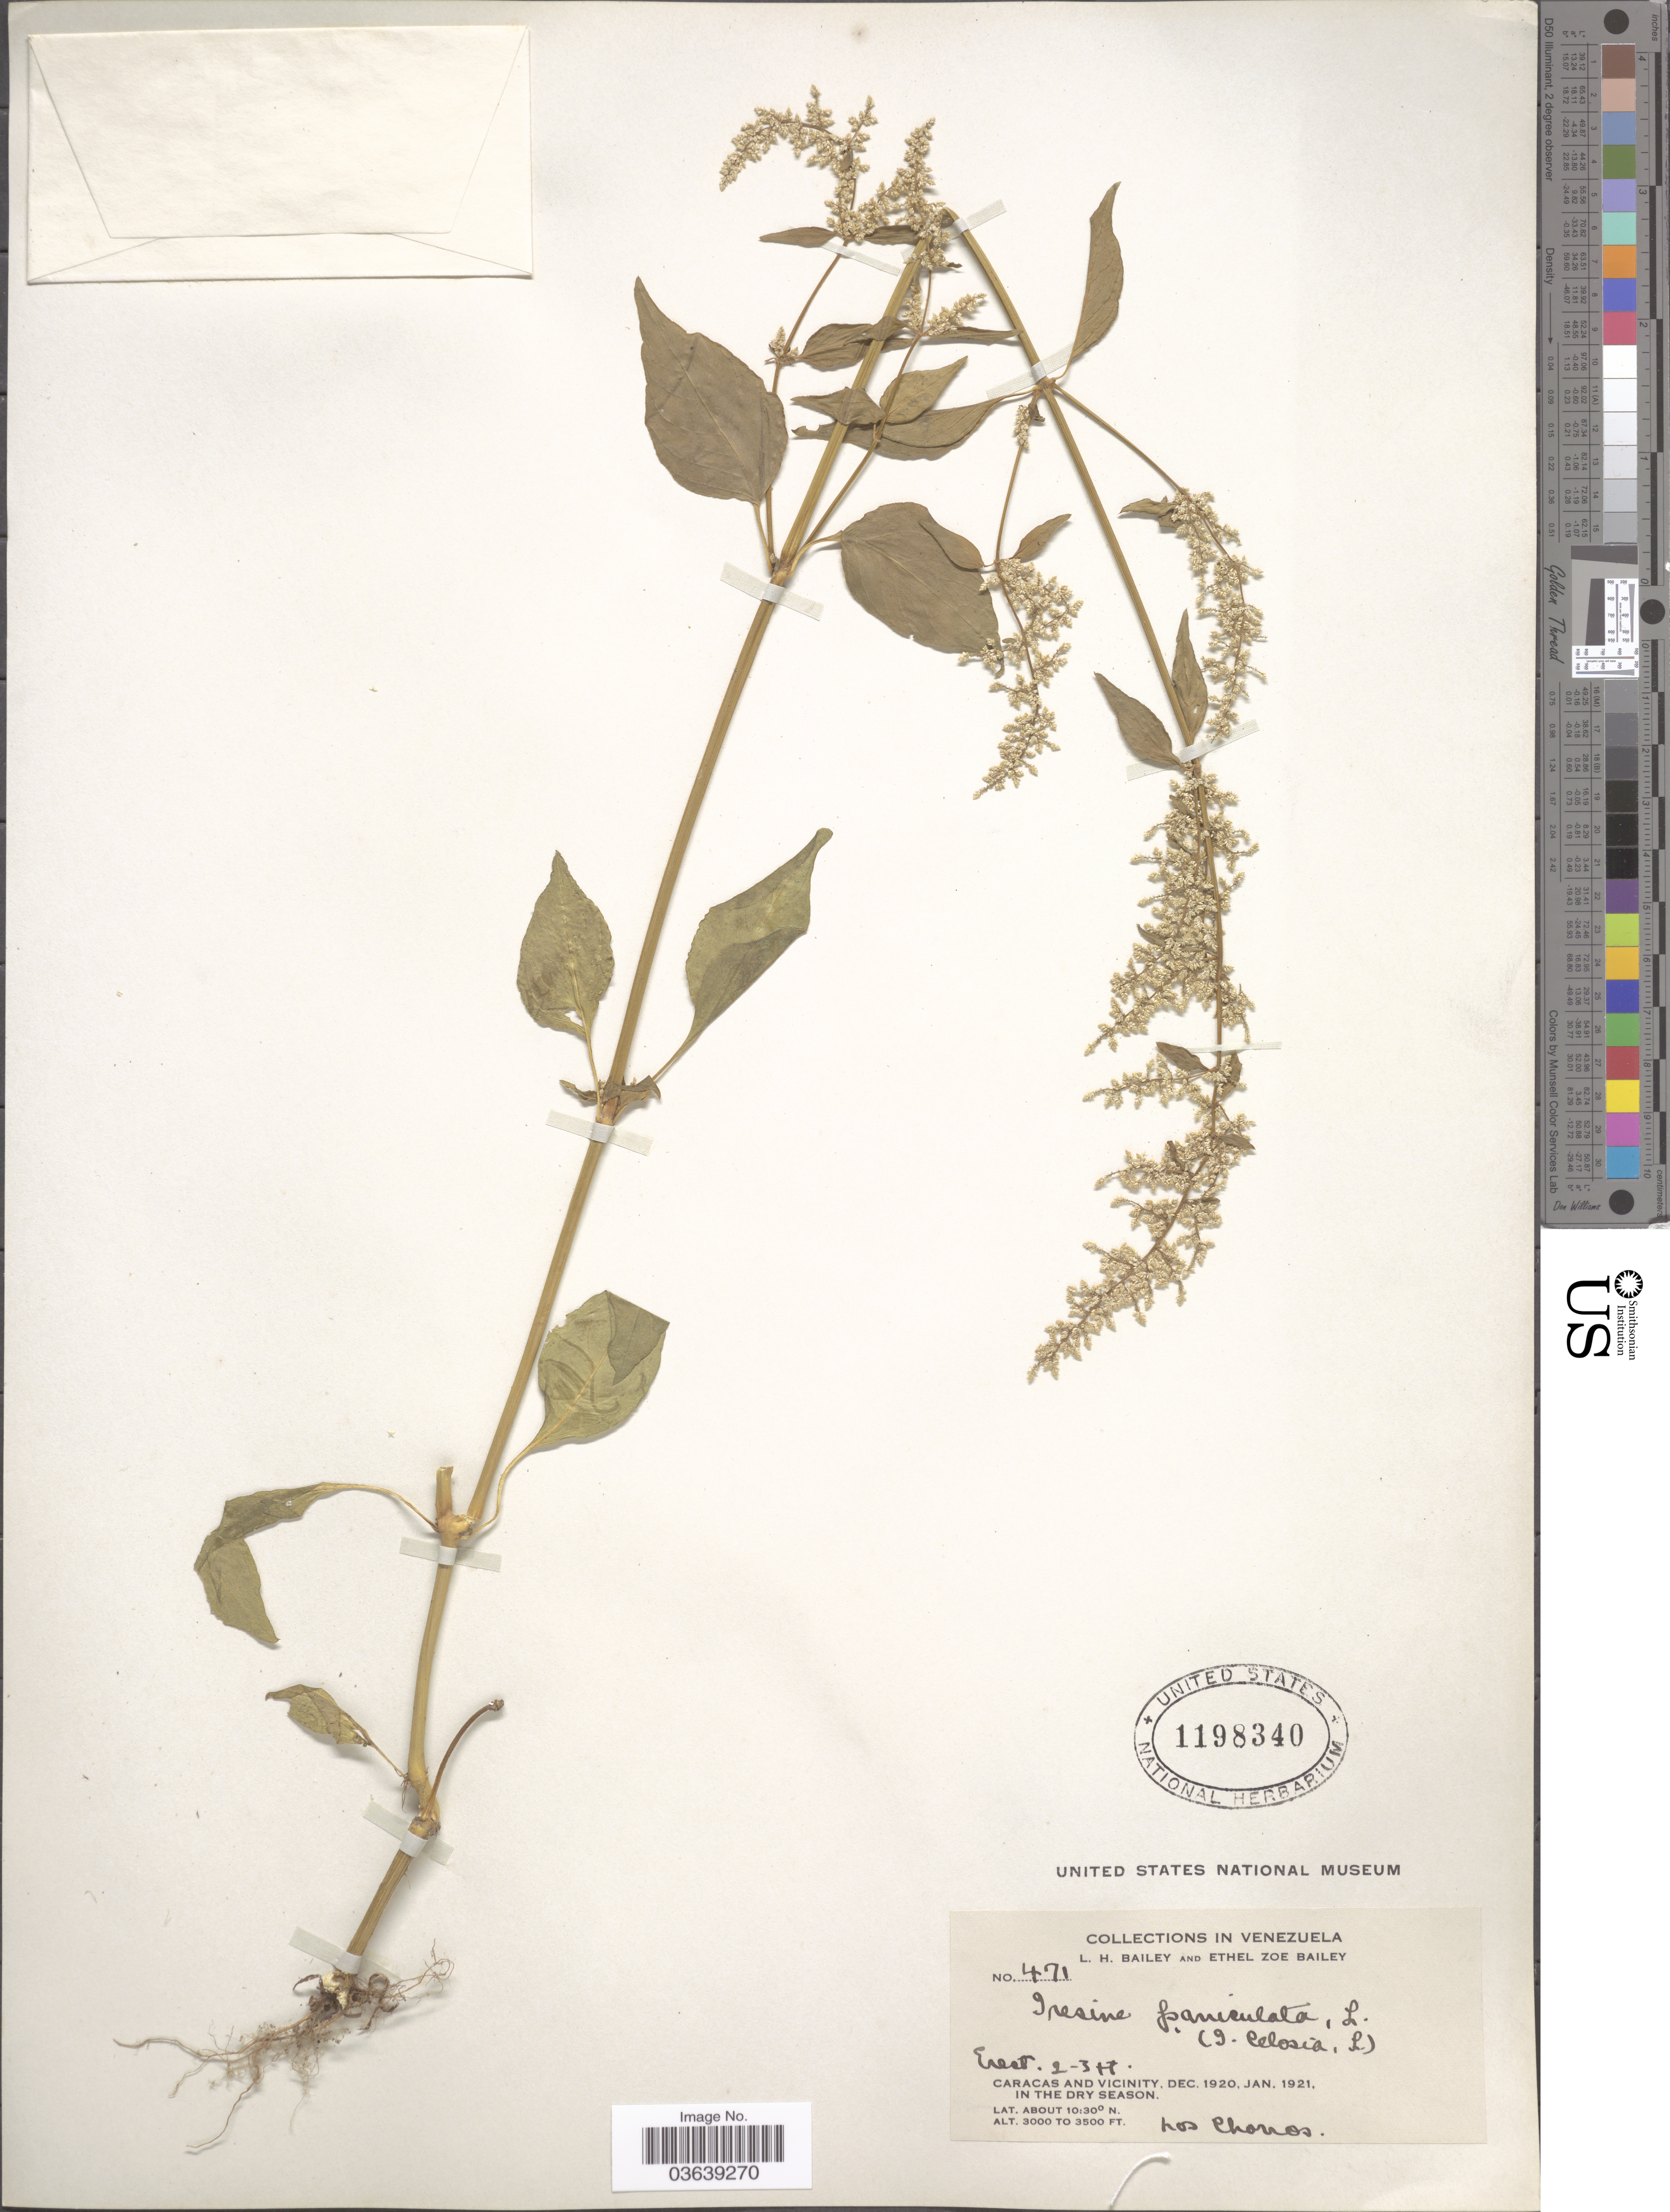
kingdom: Plantae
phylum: Tracheophyta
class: Magnoliopsida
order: Caryophyllales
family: Amaranthaceae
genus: Iresine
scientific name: Iresine celosia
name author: L.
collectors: L. H. Bailey & E. Z. Bailey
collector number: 471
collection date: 1920-12/1921-01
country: Venezuela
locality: Caracas and vicinity. Los Chorros.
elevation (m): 914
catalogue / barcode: US 1198340